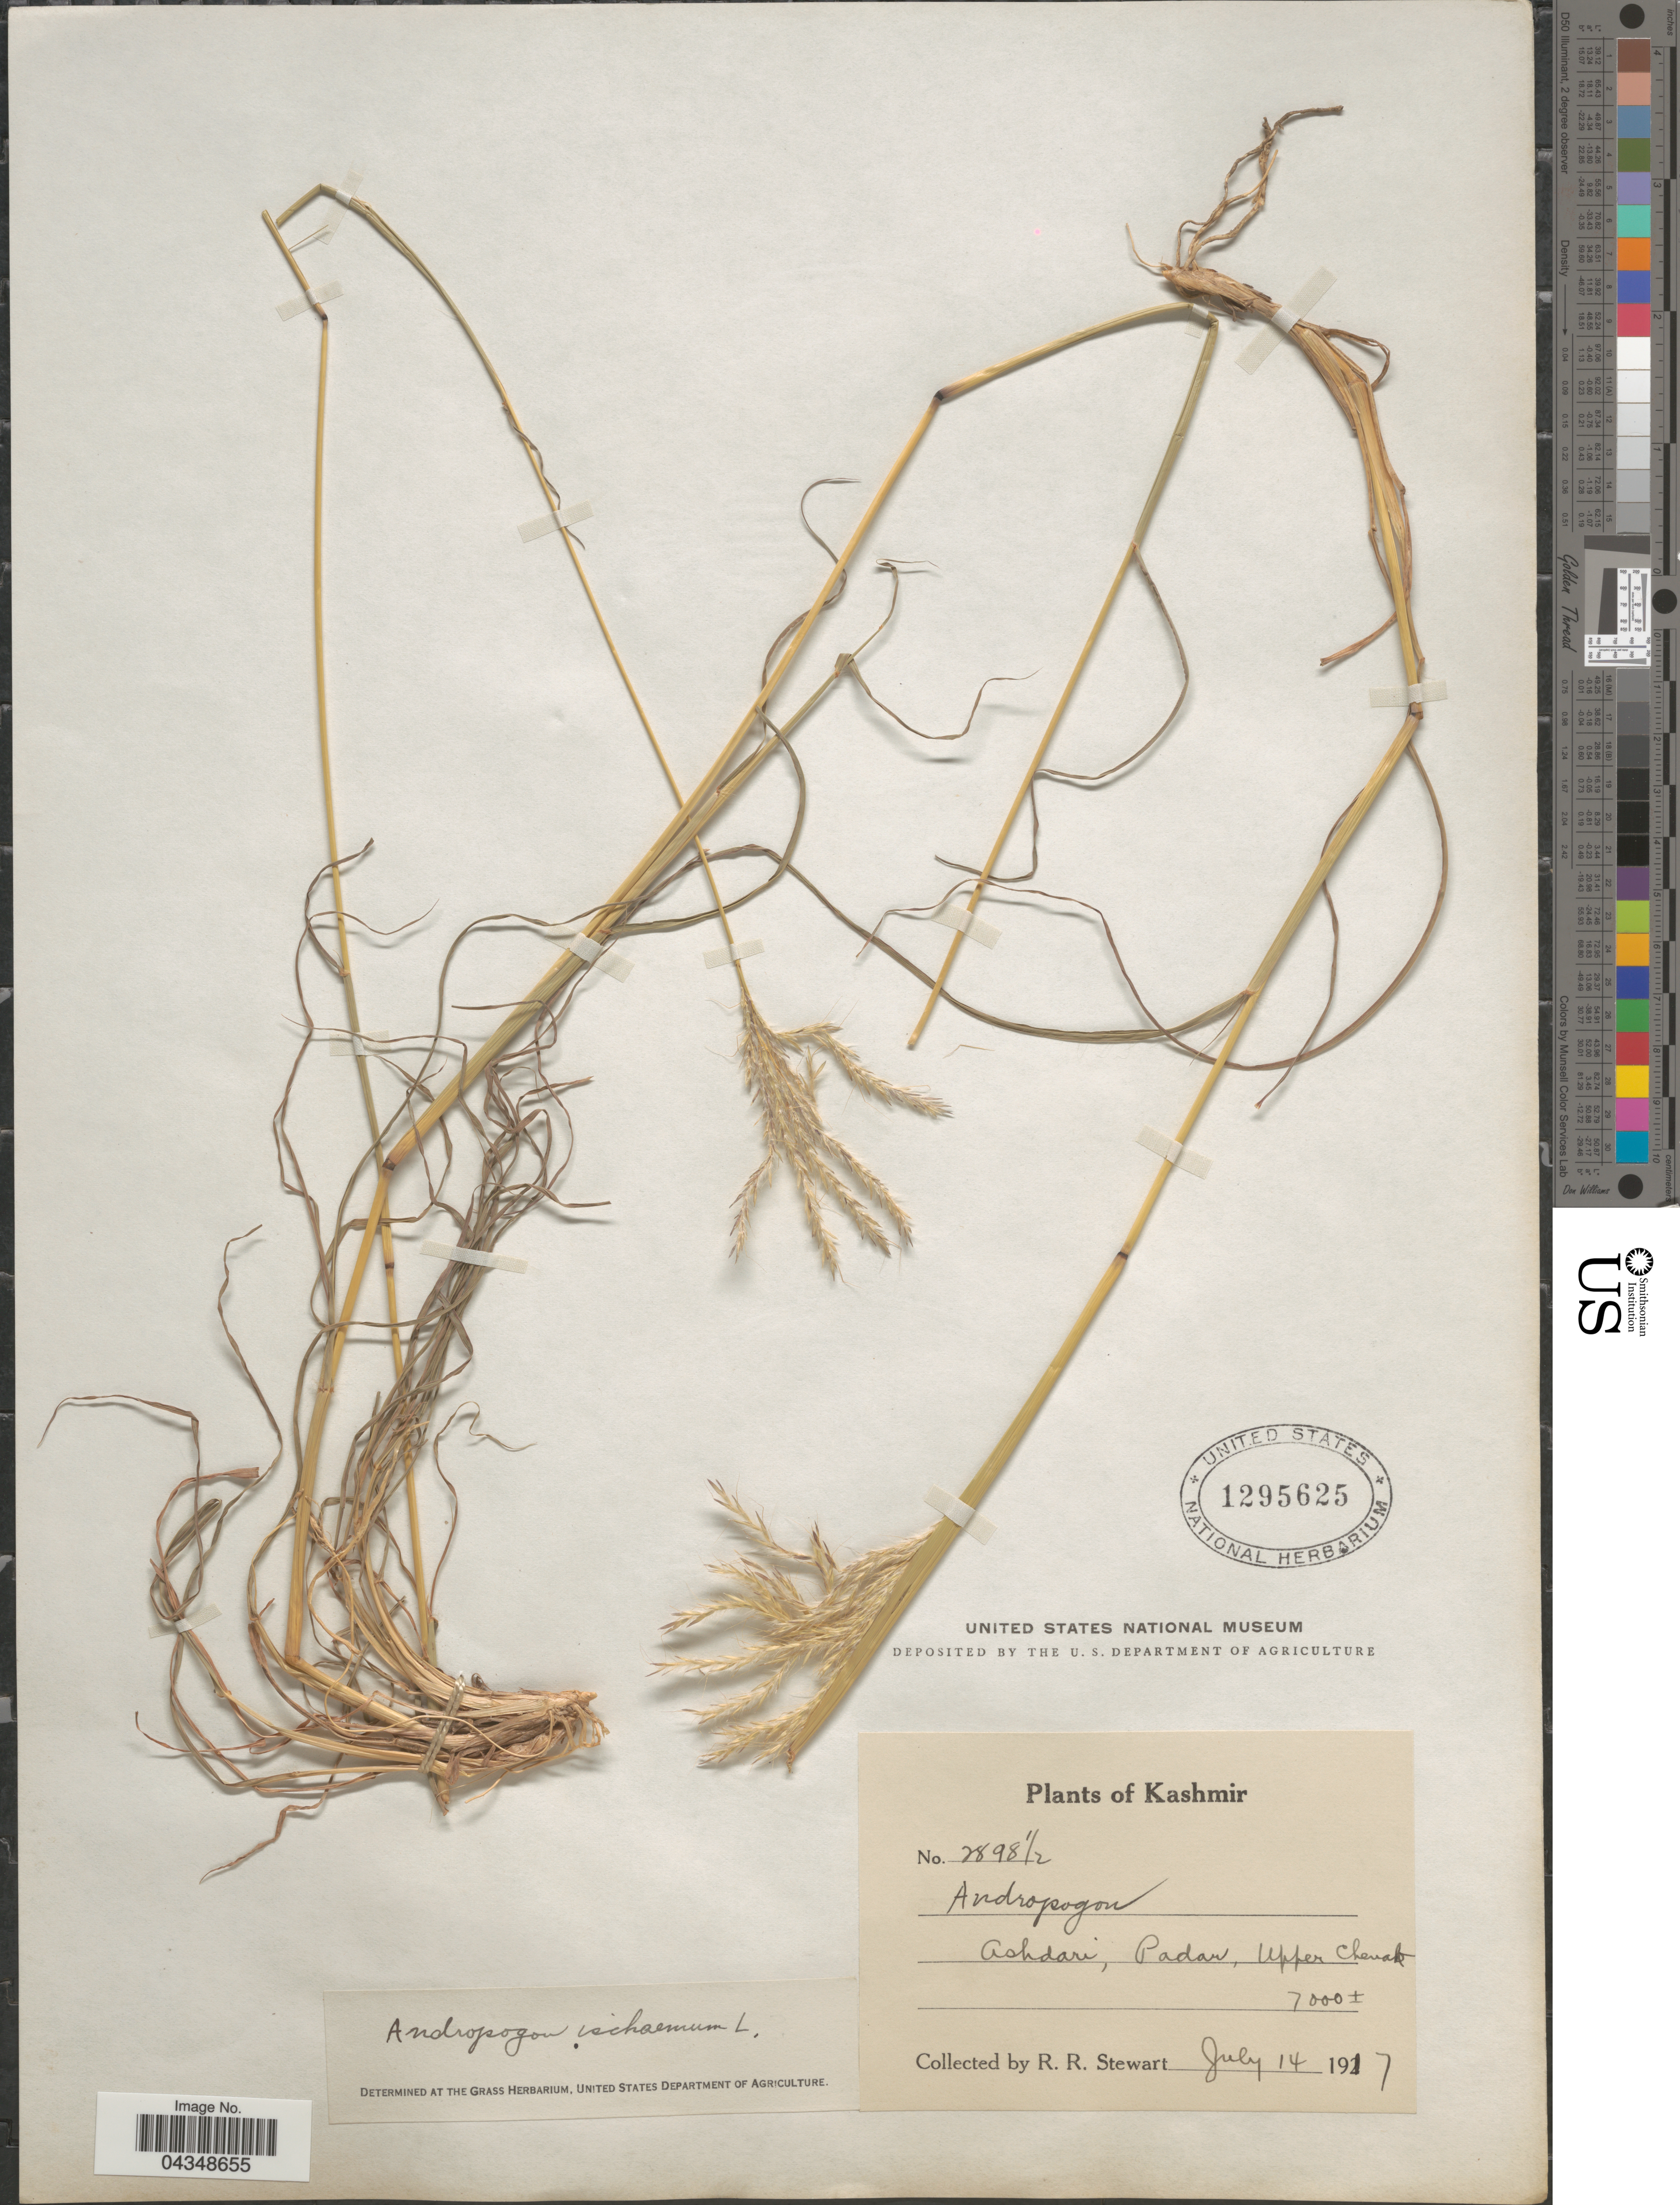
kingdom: Plantae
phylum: Tracheophyta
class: Liliopsida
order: Poales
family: Poaceae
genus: Bothriochloa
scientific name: Bothriochloa ischaemum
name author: (L.) Keng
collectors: R. Stewart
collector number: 2898½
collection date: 1917-07-14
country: India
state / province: Jammu and Kashmir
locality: Kashmir. Ashdari, Padar, Upper Chenab.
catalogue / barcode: US 1295625